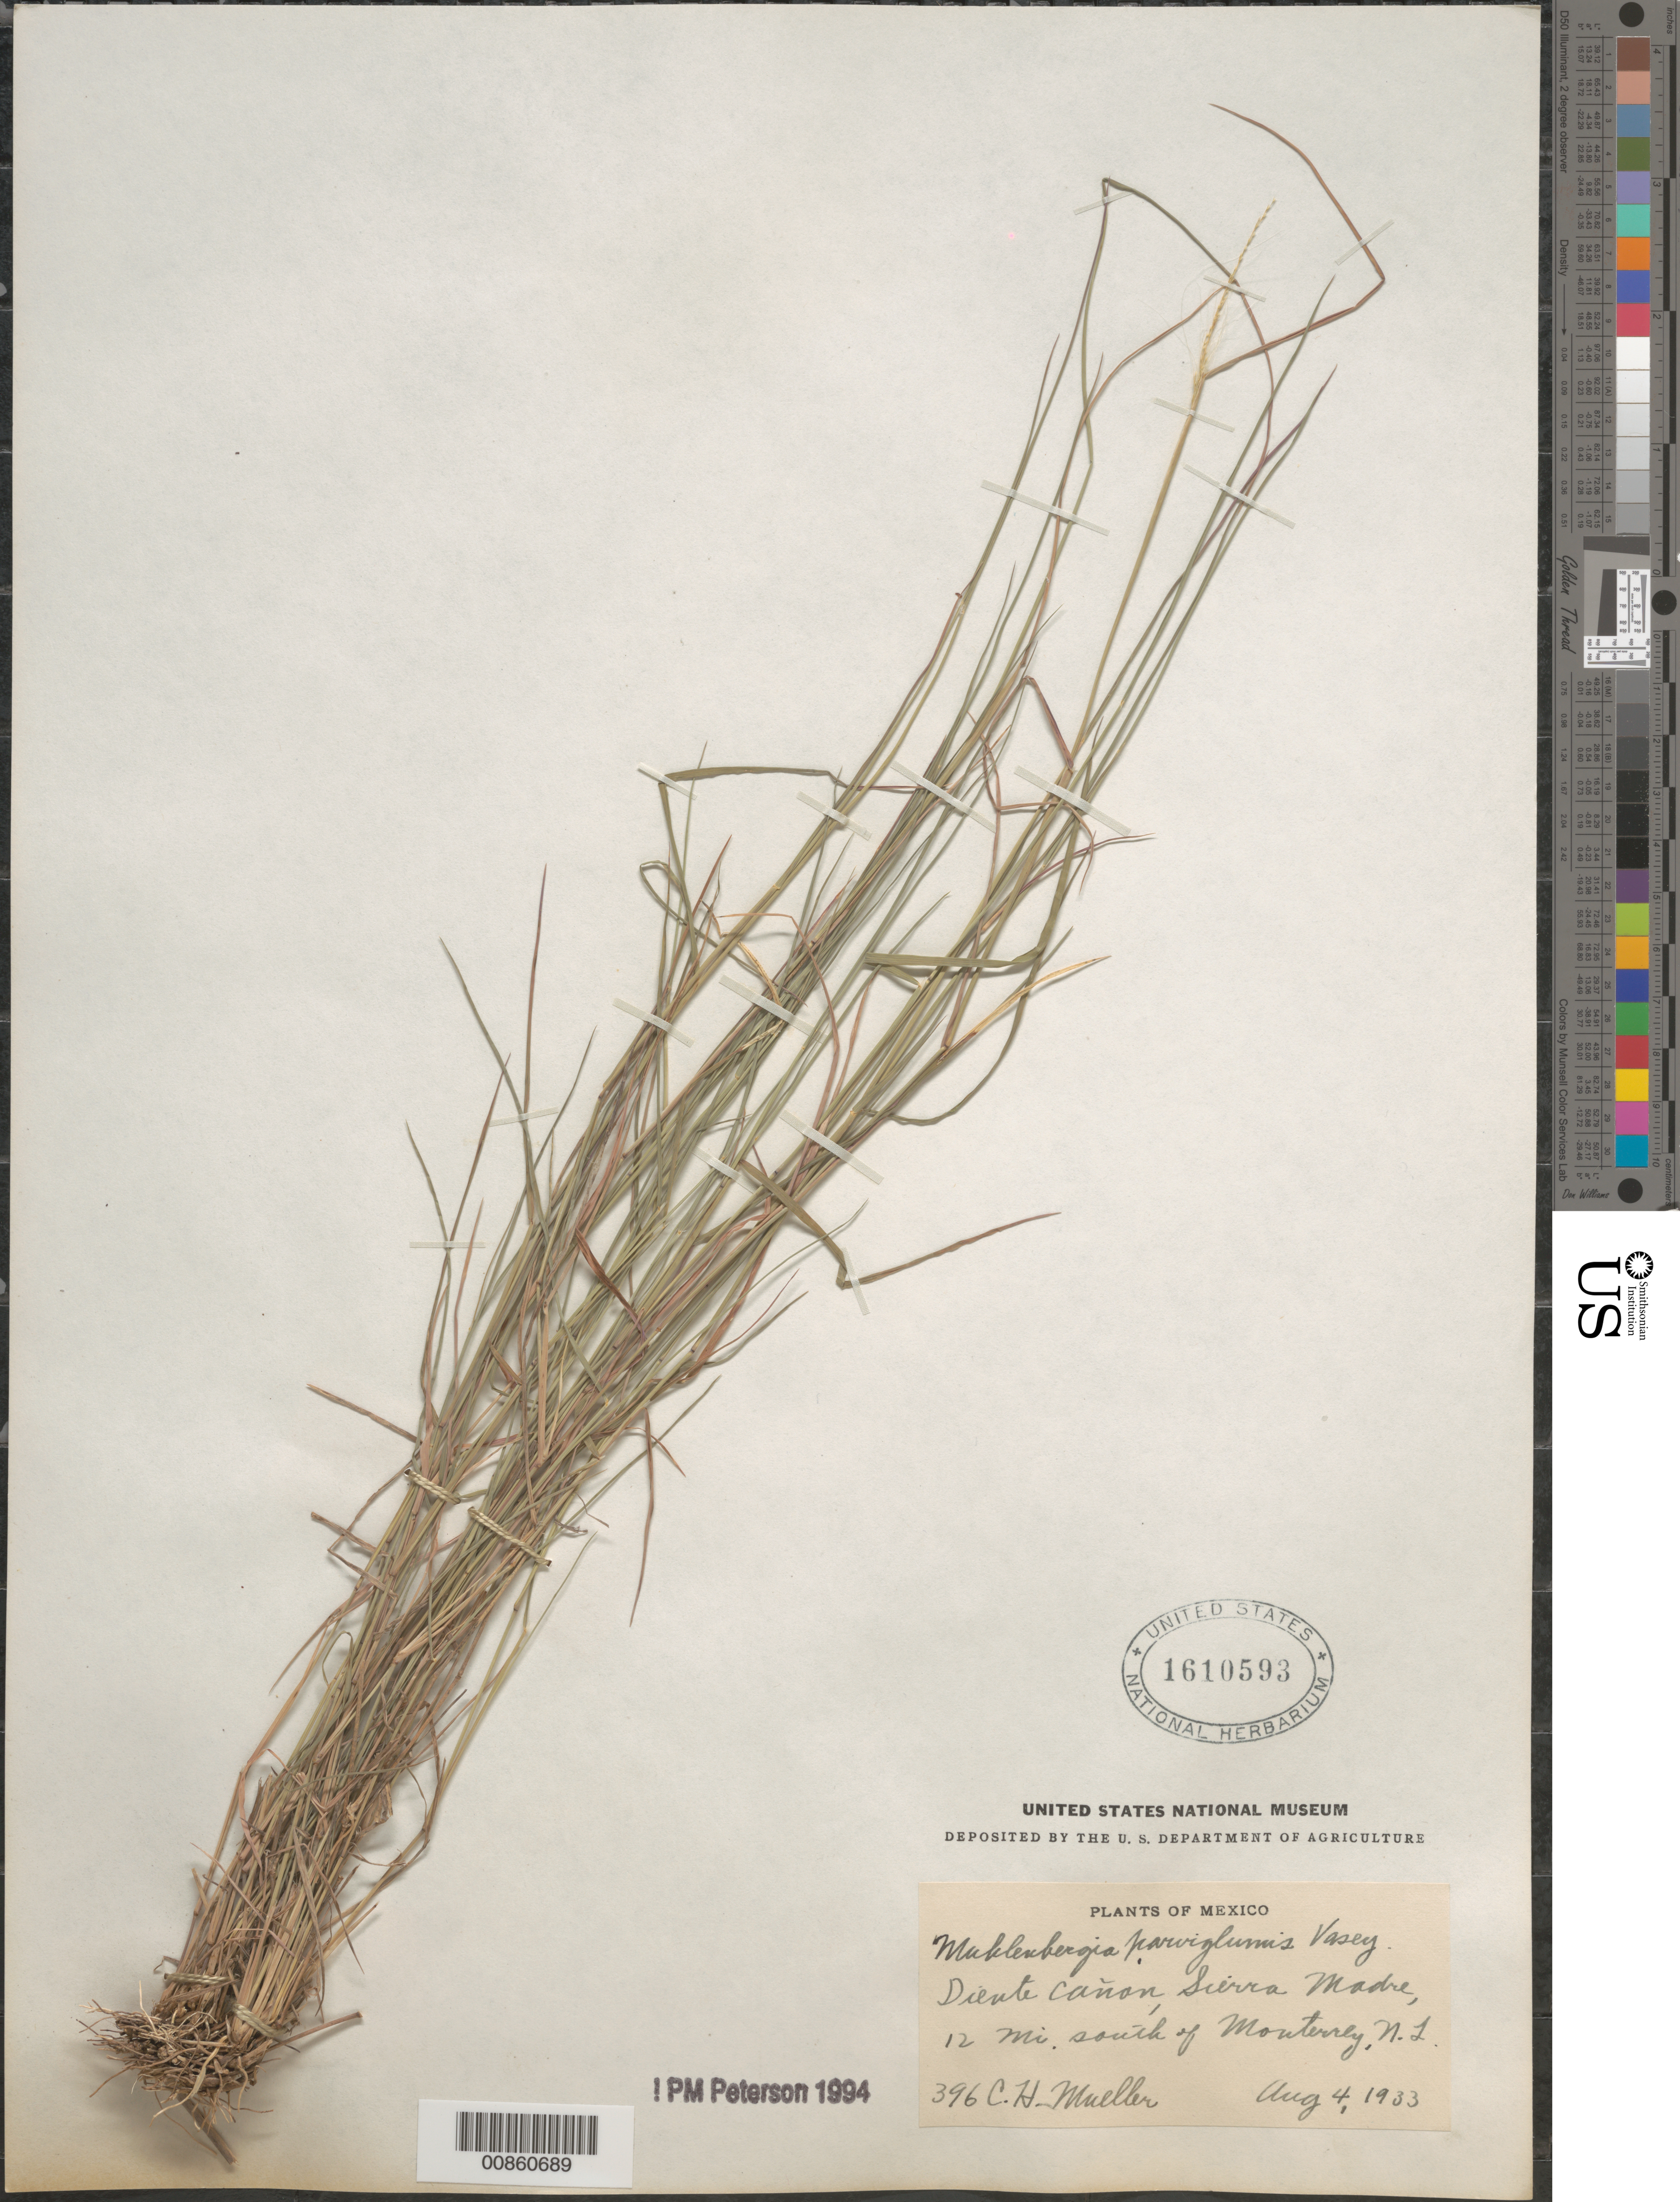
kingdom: Plantae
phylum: Tracheophyta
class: Liliopsida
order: Poales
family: Poaceae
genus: Muhlenbergia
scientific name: Muhlenbergia parviglumis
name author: Vasey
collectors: C. H. Muller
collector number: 396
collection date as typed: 04 Aug 1933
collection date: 1933-08-04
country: Mexico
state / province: Nuevo León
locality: Diente Canyon, 12 mi S of Monterrey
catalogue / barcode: US 1610593